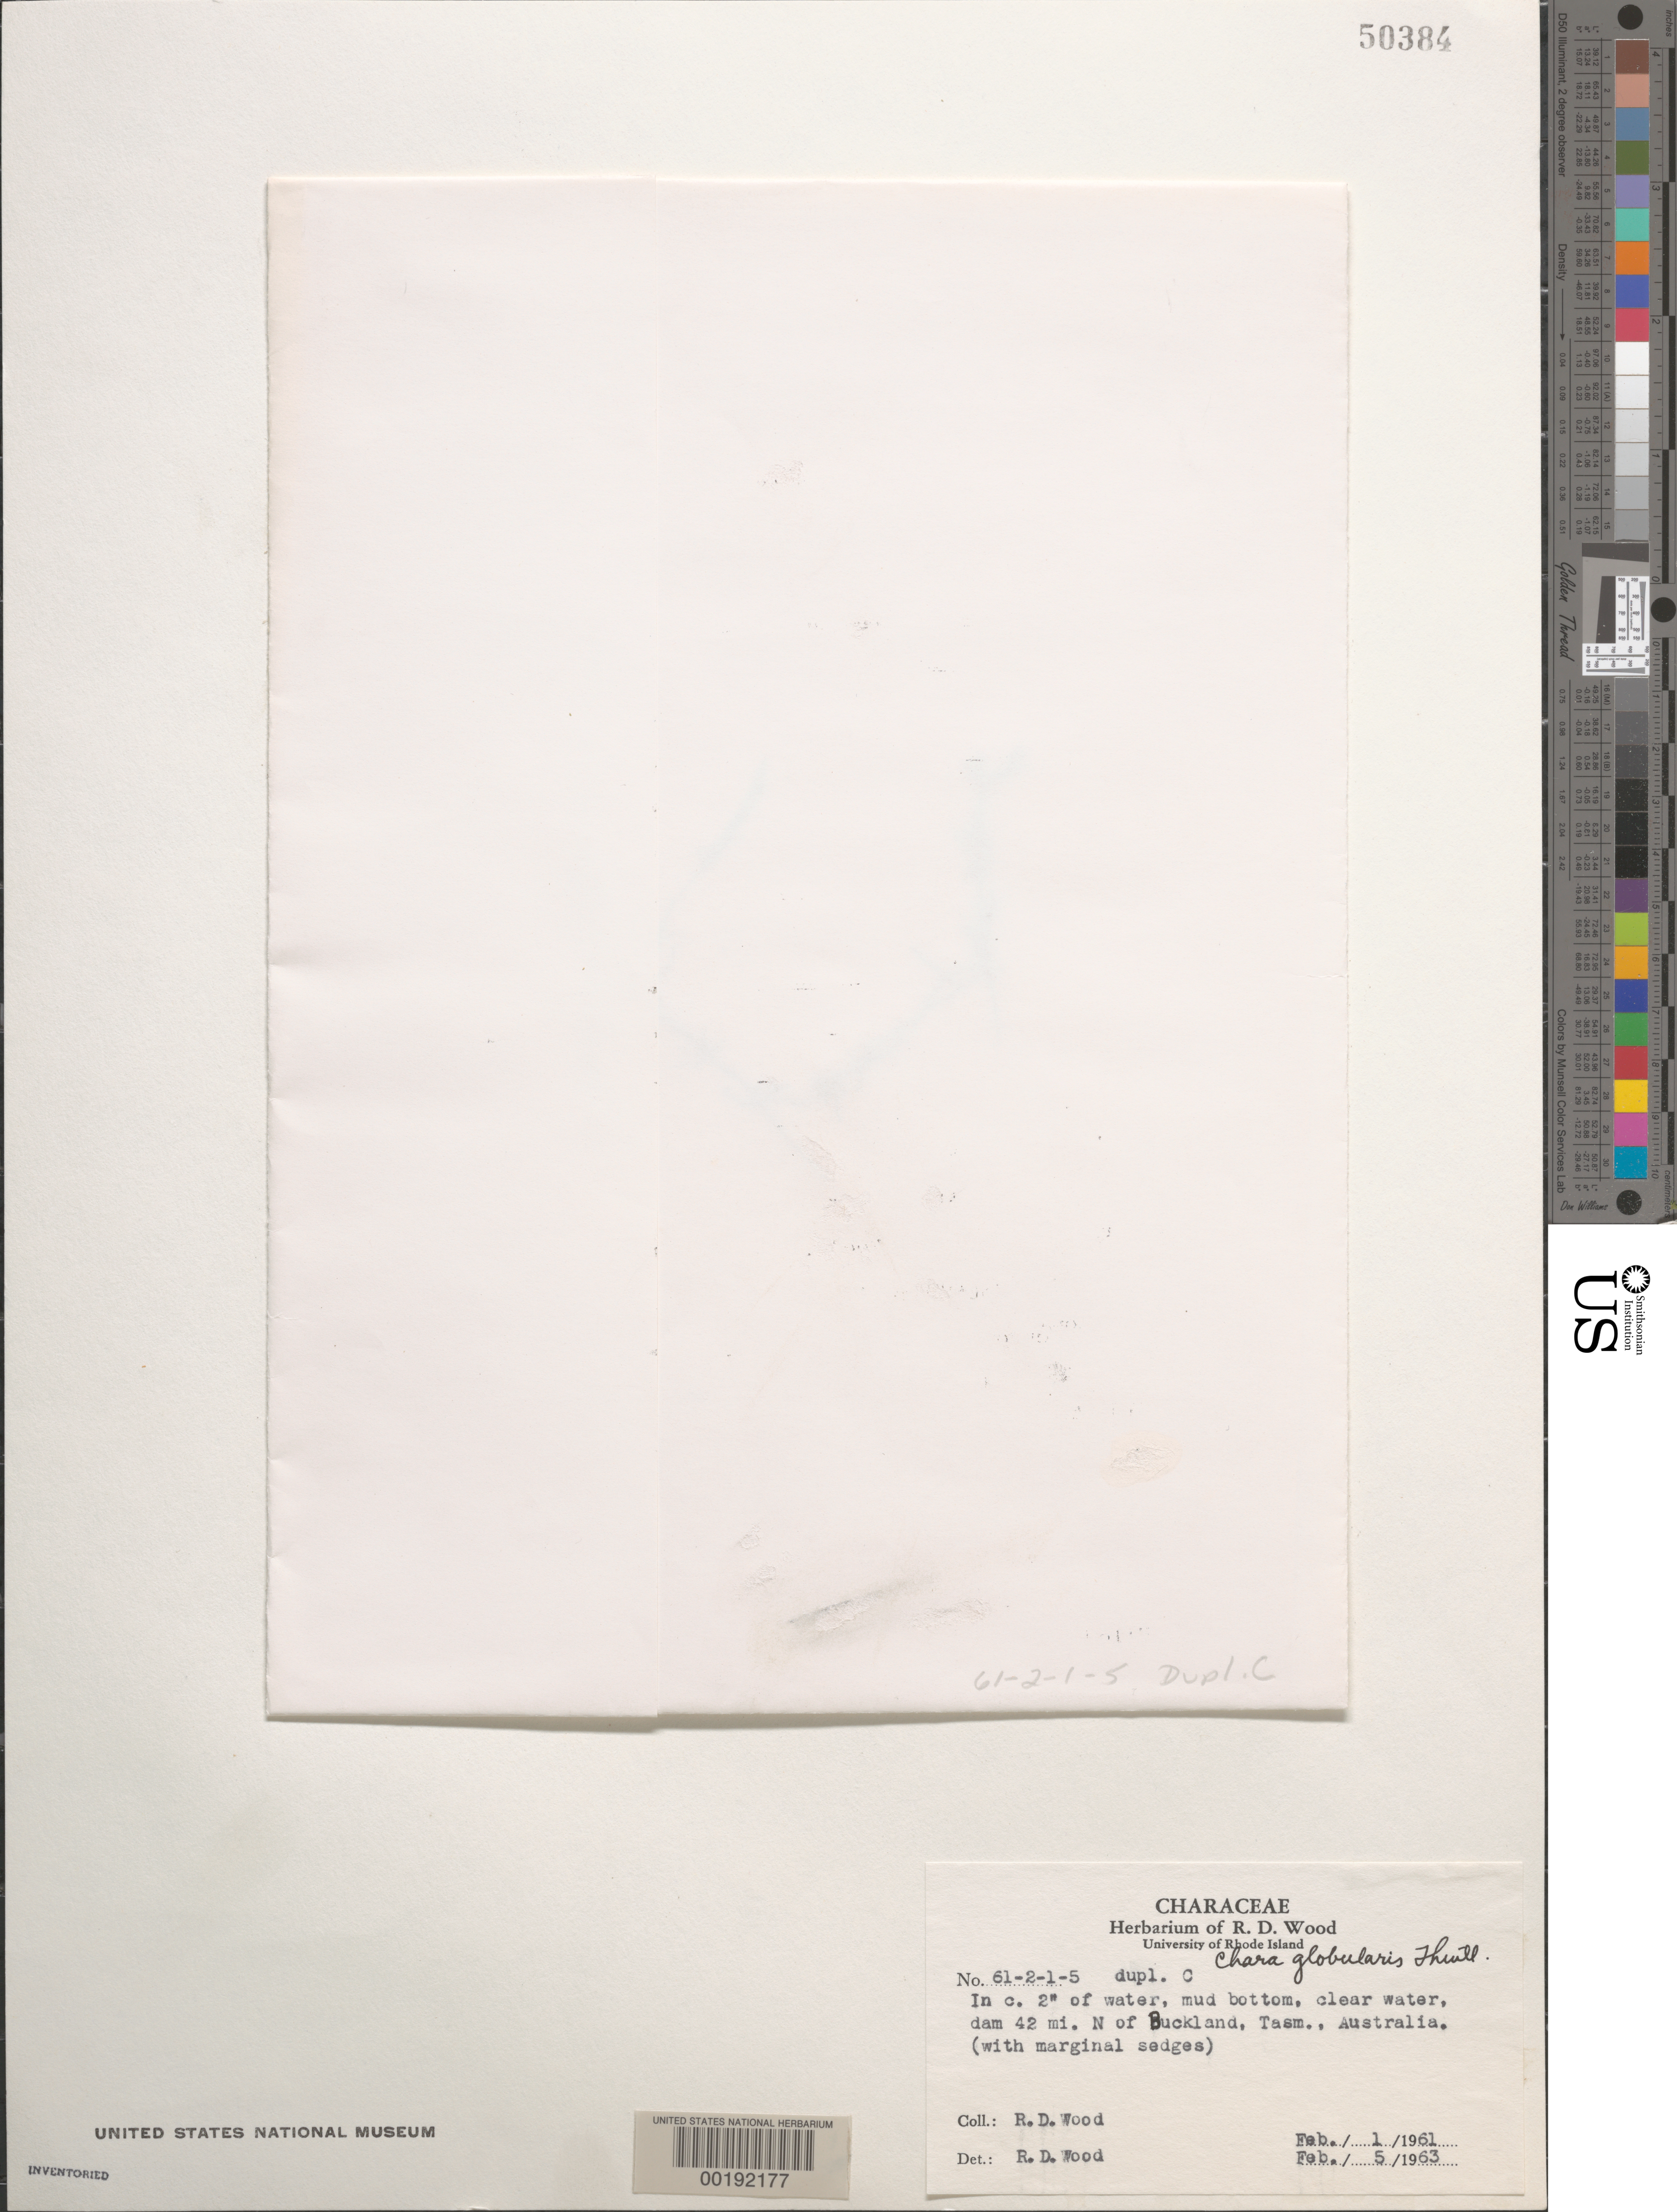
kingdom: Plantae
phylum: Charophyta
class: Charophyceae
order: Charales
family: Characeae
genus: Chara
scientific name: Chara globularis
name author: Thuiller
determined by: Wood, R. D.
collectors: R. Wood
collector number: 61-2-1-5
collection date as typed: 01 Feb 1961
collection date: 1961-02-01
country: Australia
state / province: Tasmania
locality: Dam 42 miles north of Buckland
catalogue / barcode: US 50384